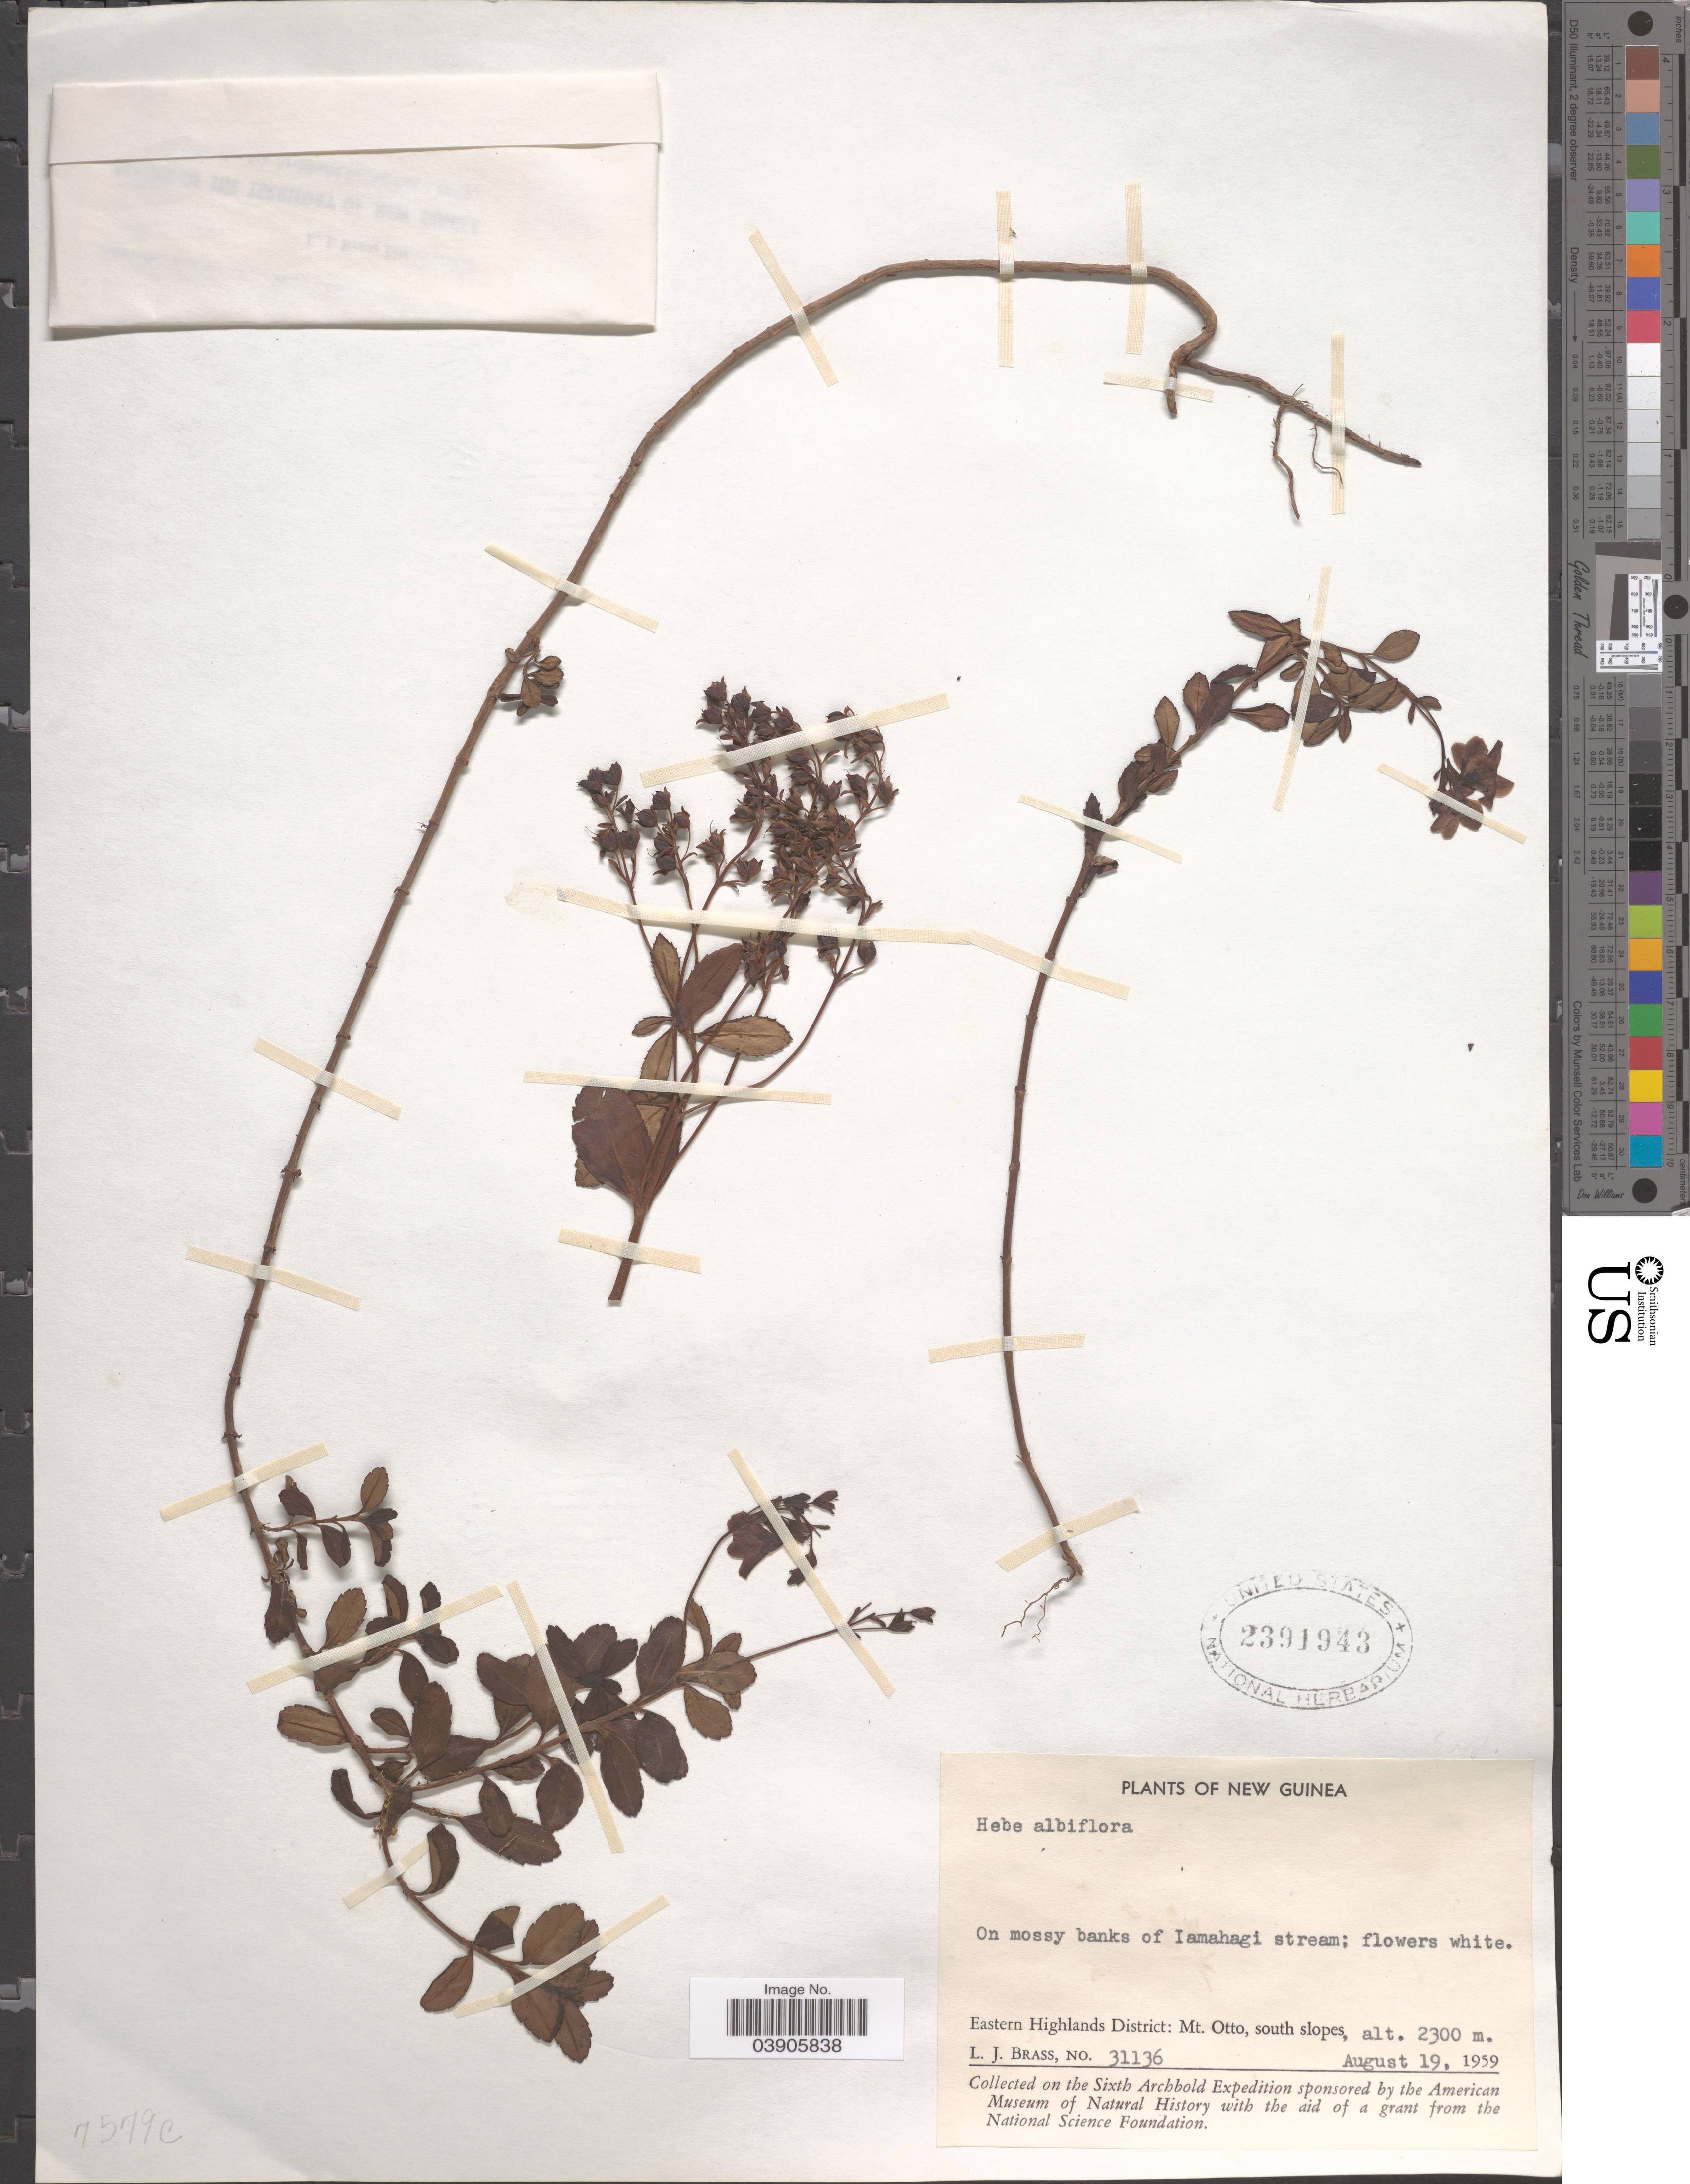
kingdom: Plantae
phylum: Tracheophyta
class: Magnoliopsida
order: Lamiales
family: Plantaginaceae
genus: Hebe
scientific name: Hebe albiflora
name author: Pennell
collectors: L. J. Brass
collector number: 31136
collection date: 1959-08-19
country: Papua New Guinea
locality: New Guinea. Eastern Highlands District: Mt. Otto, south slopes.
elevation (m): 2300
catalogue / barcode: US 2391943